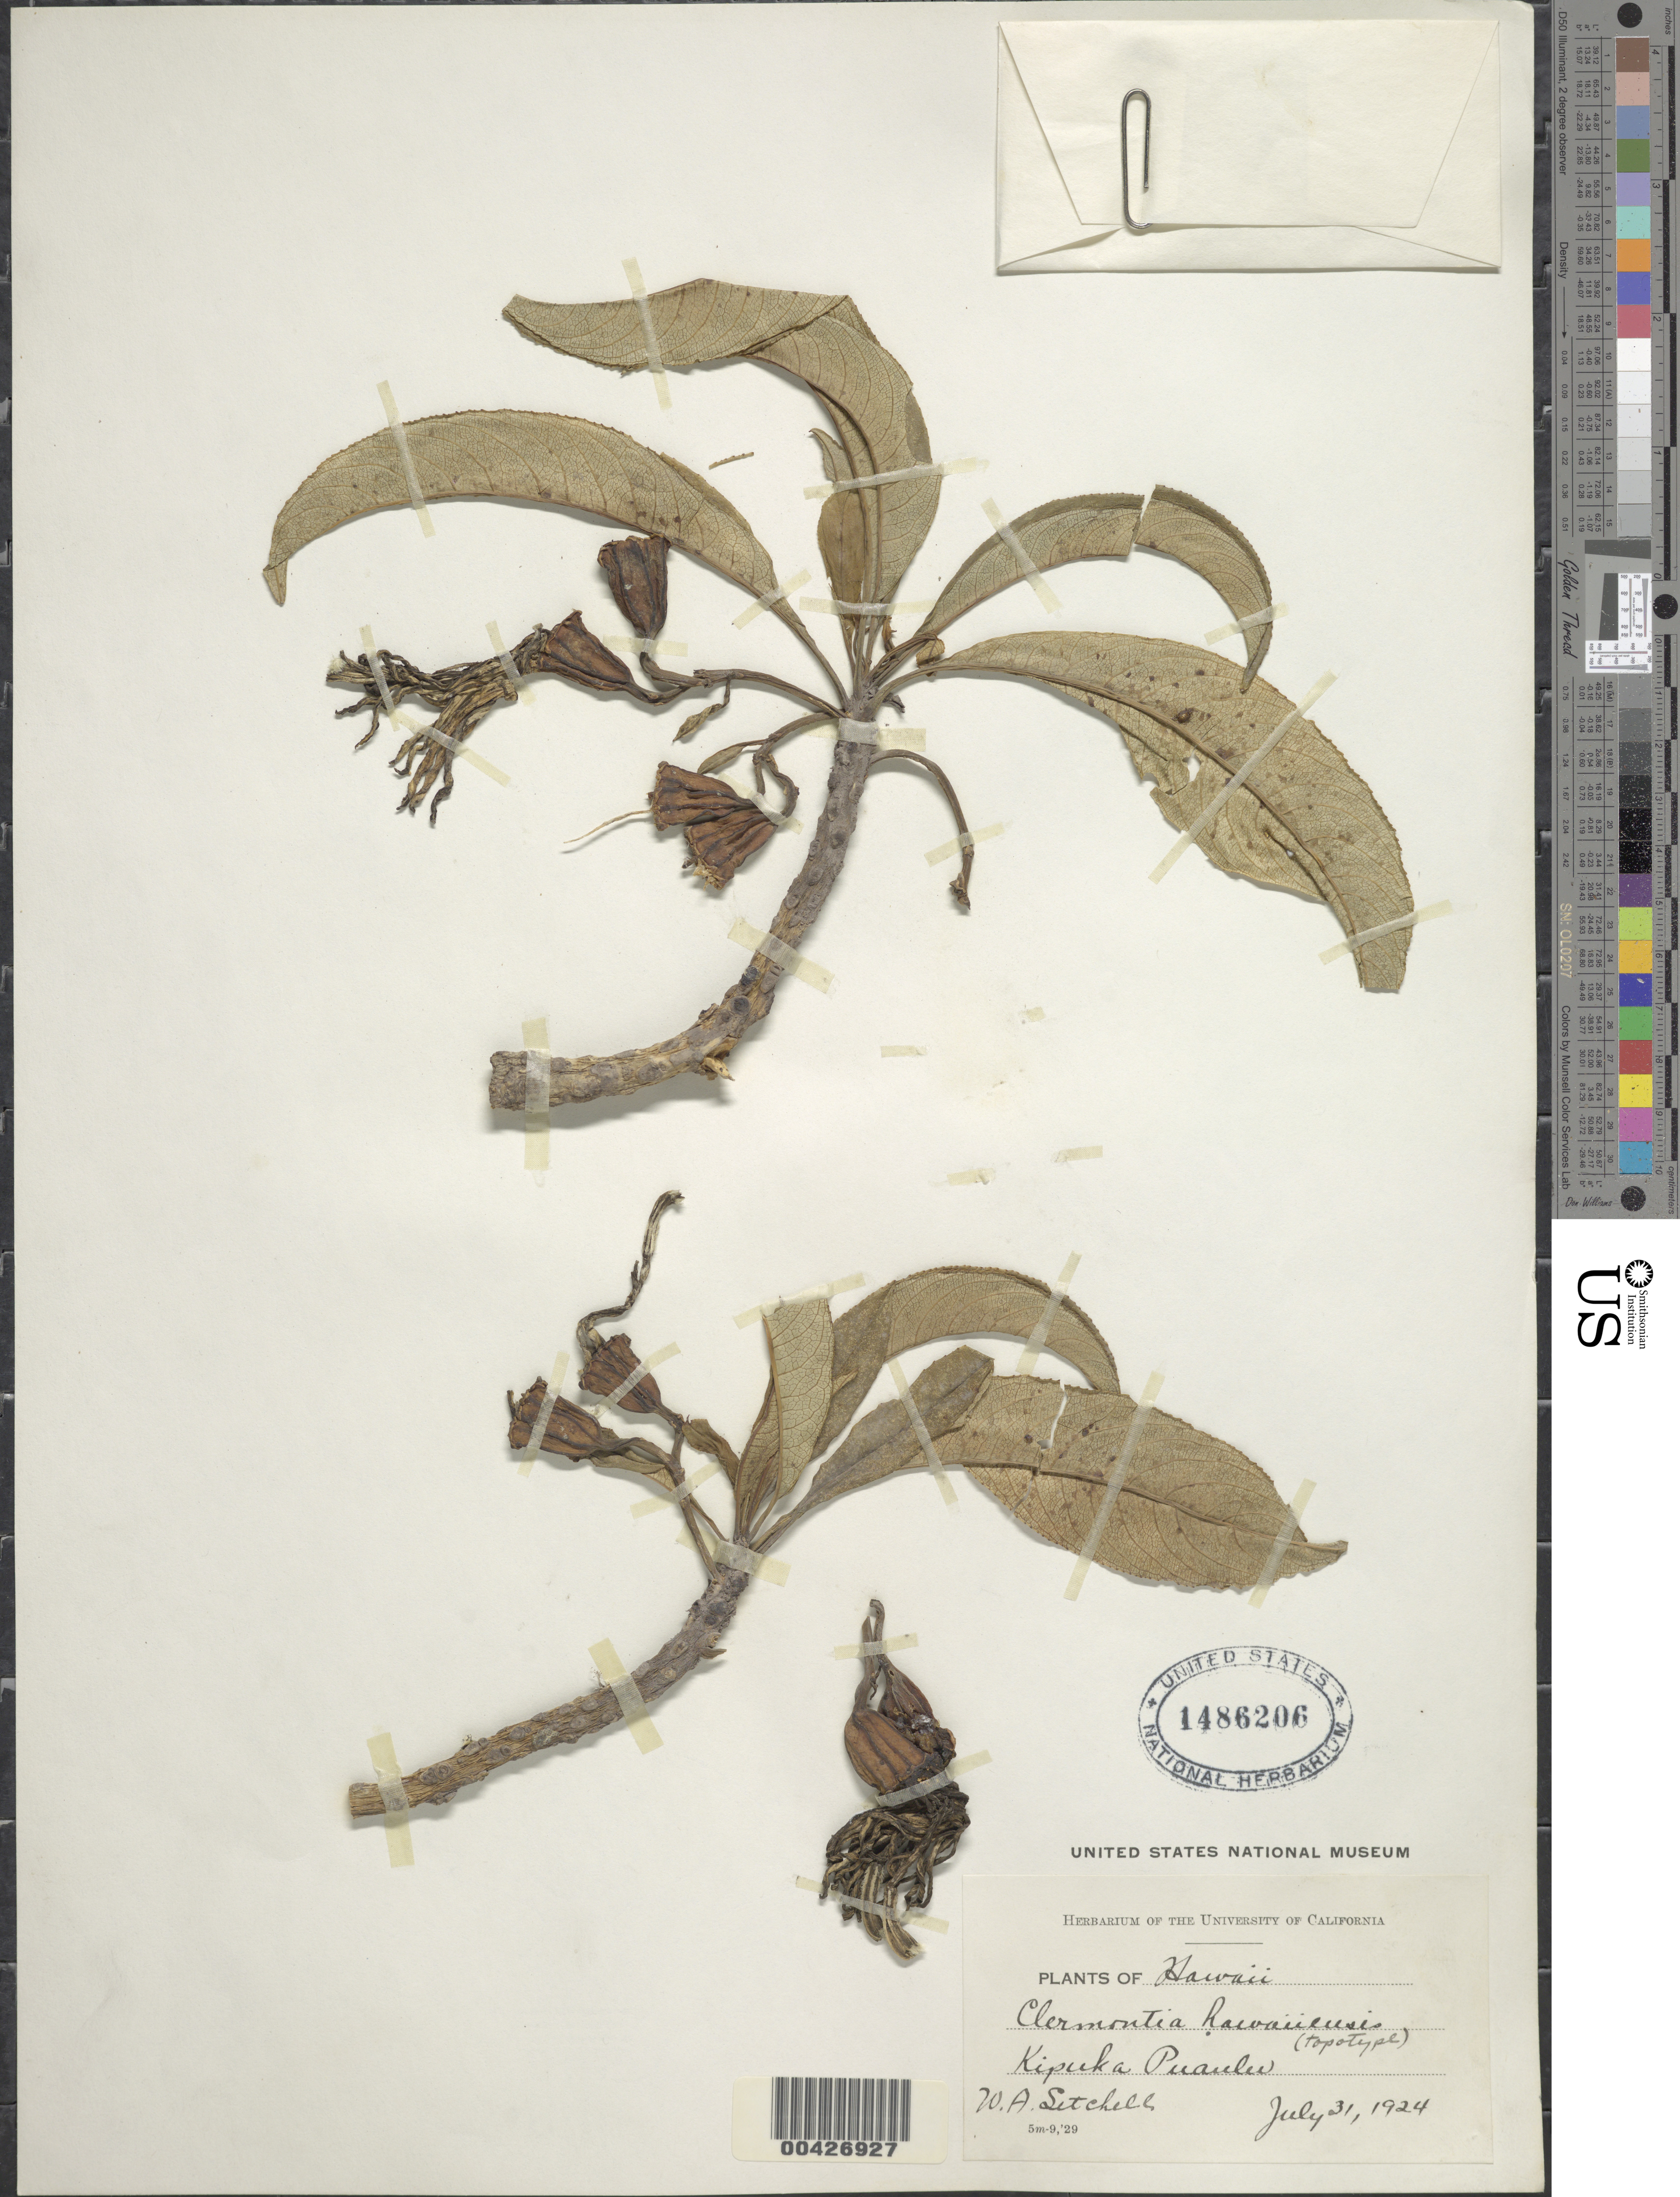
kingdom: Plantae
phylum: Tracheophyta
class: Magnoliopsida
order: Asterales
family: Campanulaceae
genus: Clermontia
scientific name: Clermontia hawaiiensis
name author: (Hillebr.) Rock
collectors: W. Setchell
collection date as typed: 31 Jul 1924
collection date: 1924-07-31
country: United States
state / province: Hawaii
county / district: Hawaii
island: Hawaii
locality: Kipuka Puaulu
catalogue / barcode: US 1486206